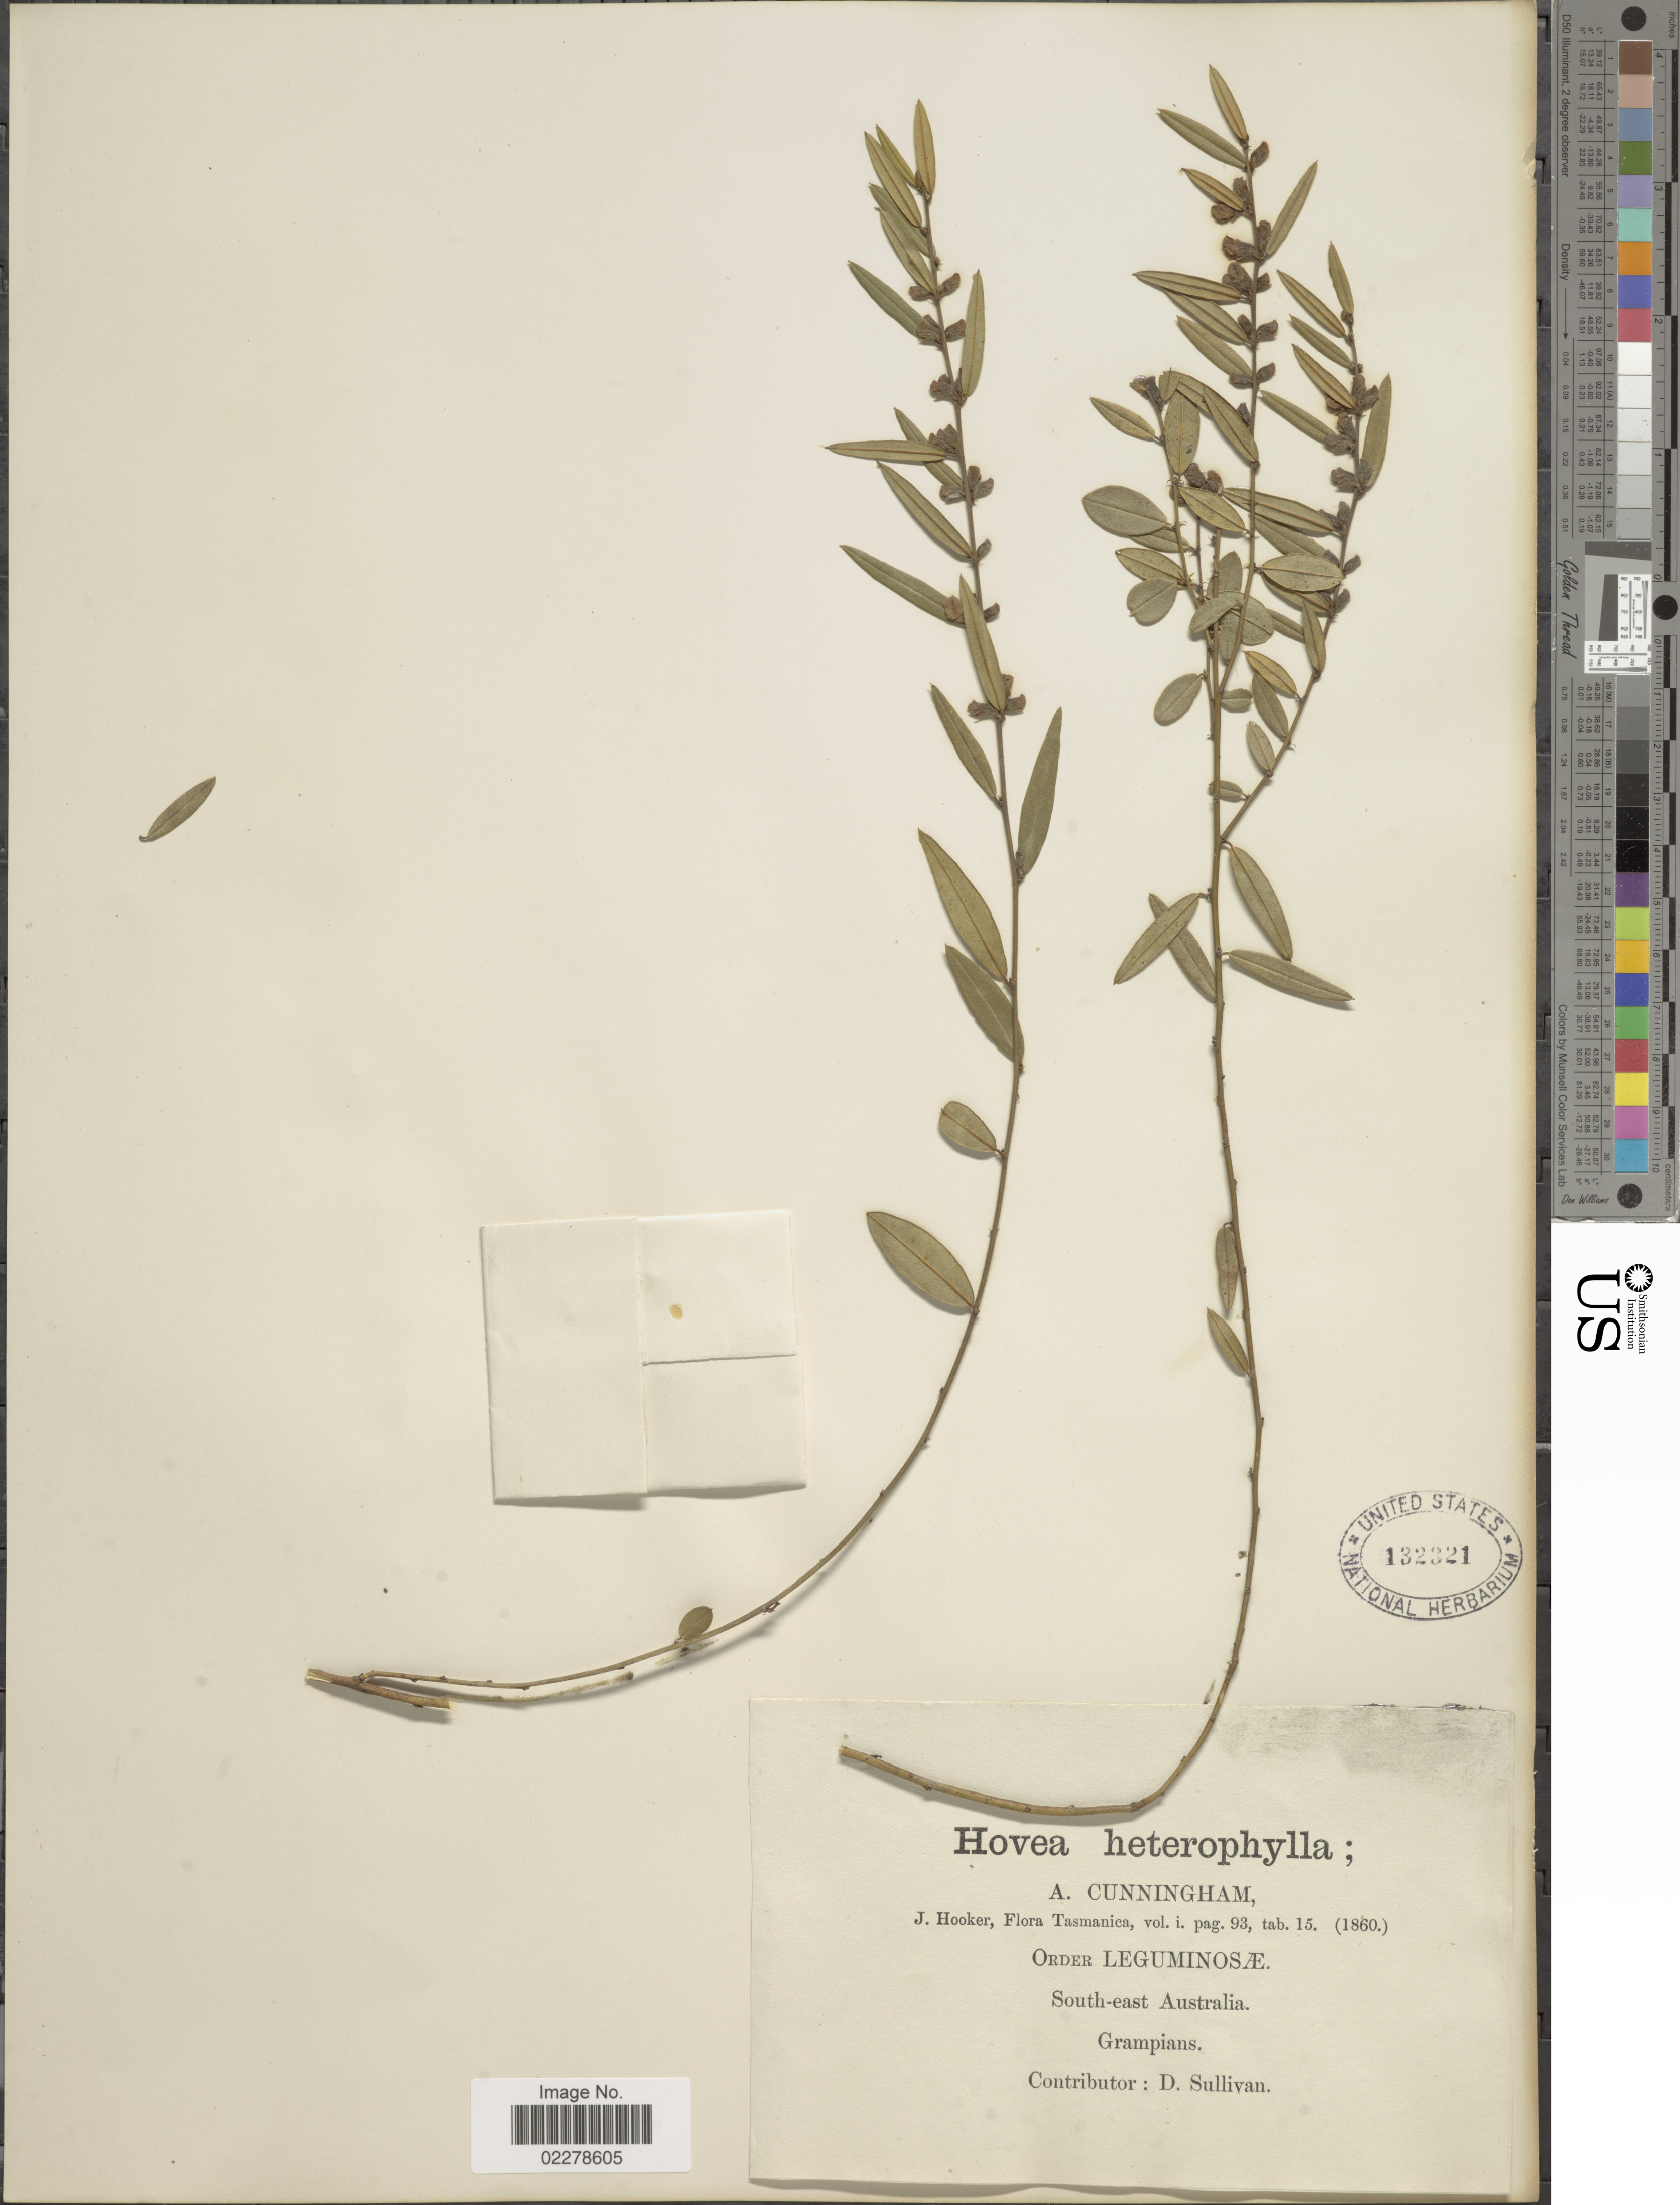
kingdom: Plantae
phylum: Tracheophyta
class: Magnoliopsida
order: Fabales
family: Fabaceae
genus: Hovea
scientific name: Hovea heterophylla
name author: Cunn. ex Hook. f.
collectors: D. Sullivan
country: Australia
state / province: South Australia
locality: South-east Australia. Grampians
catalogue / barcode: US 132321